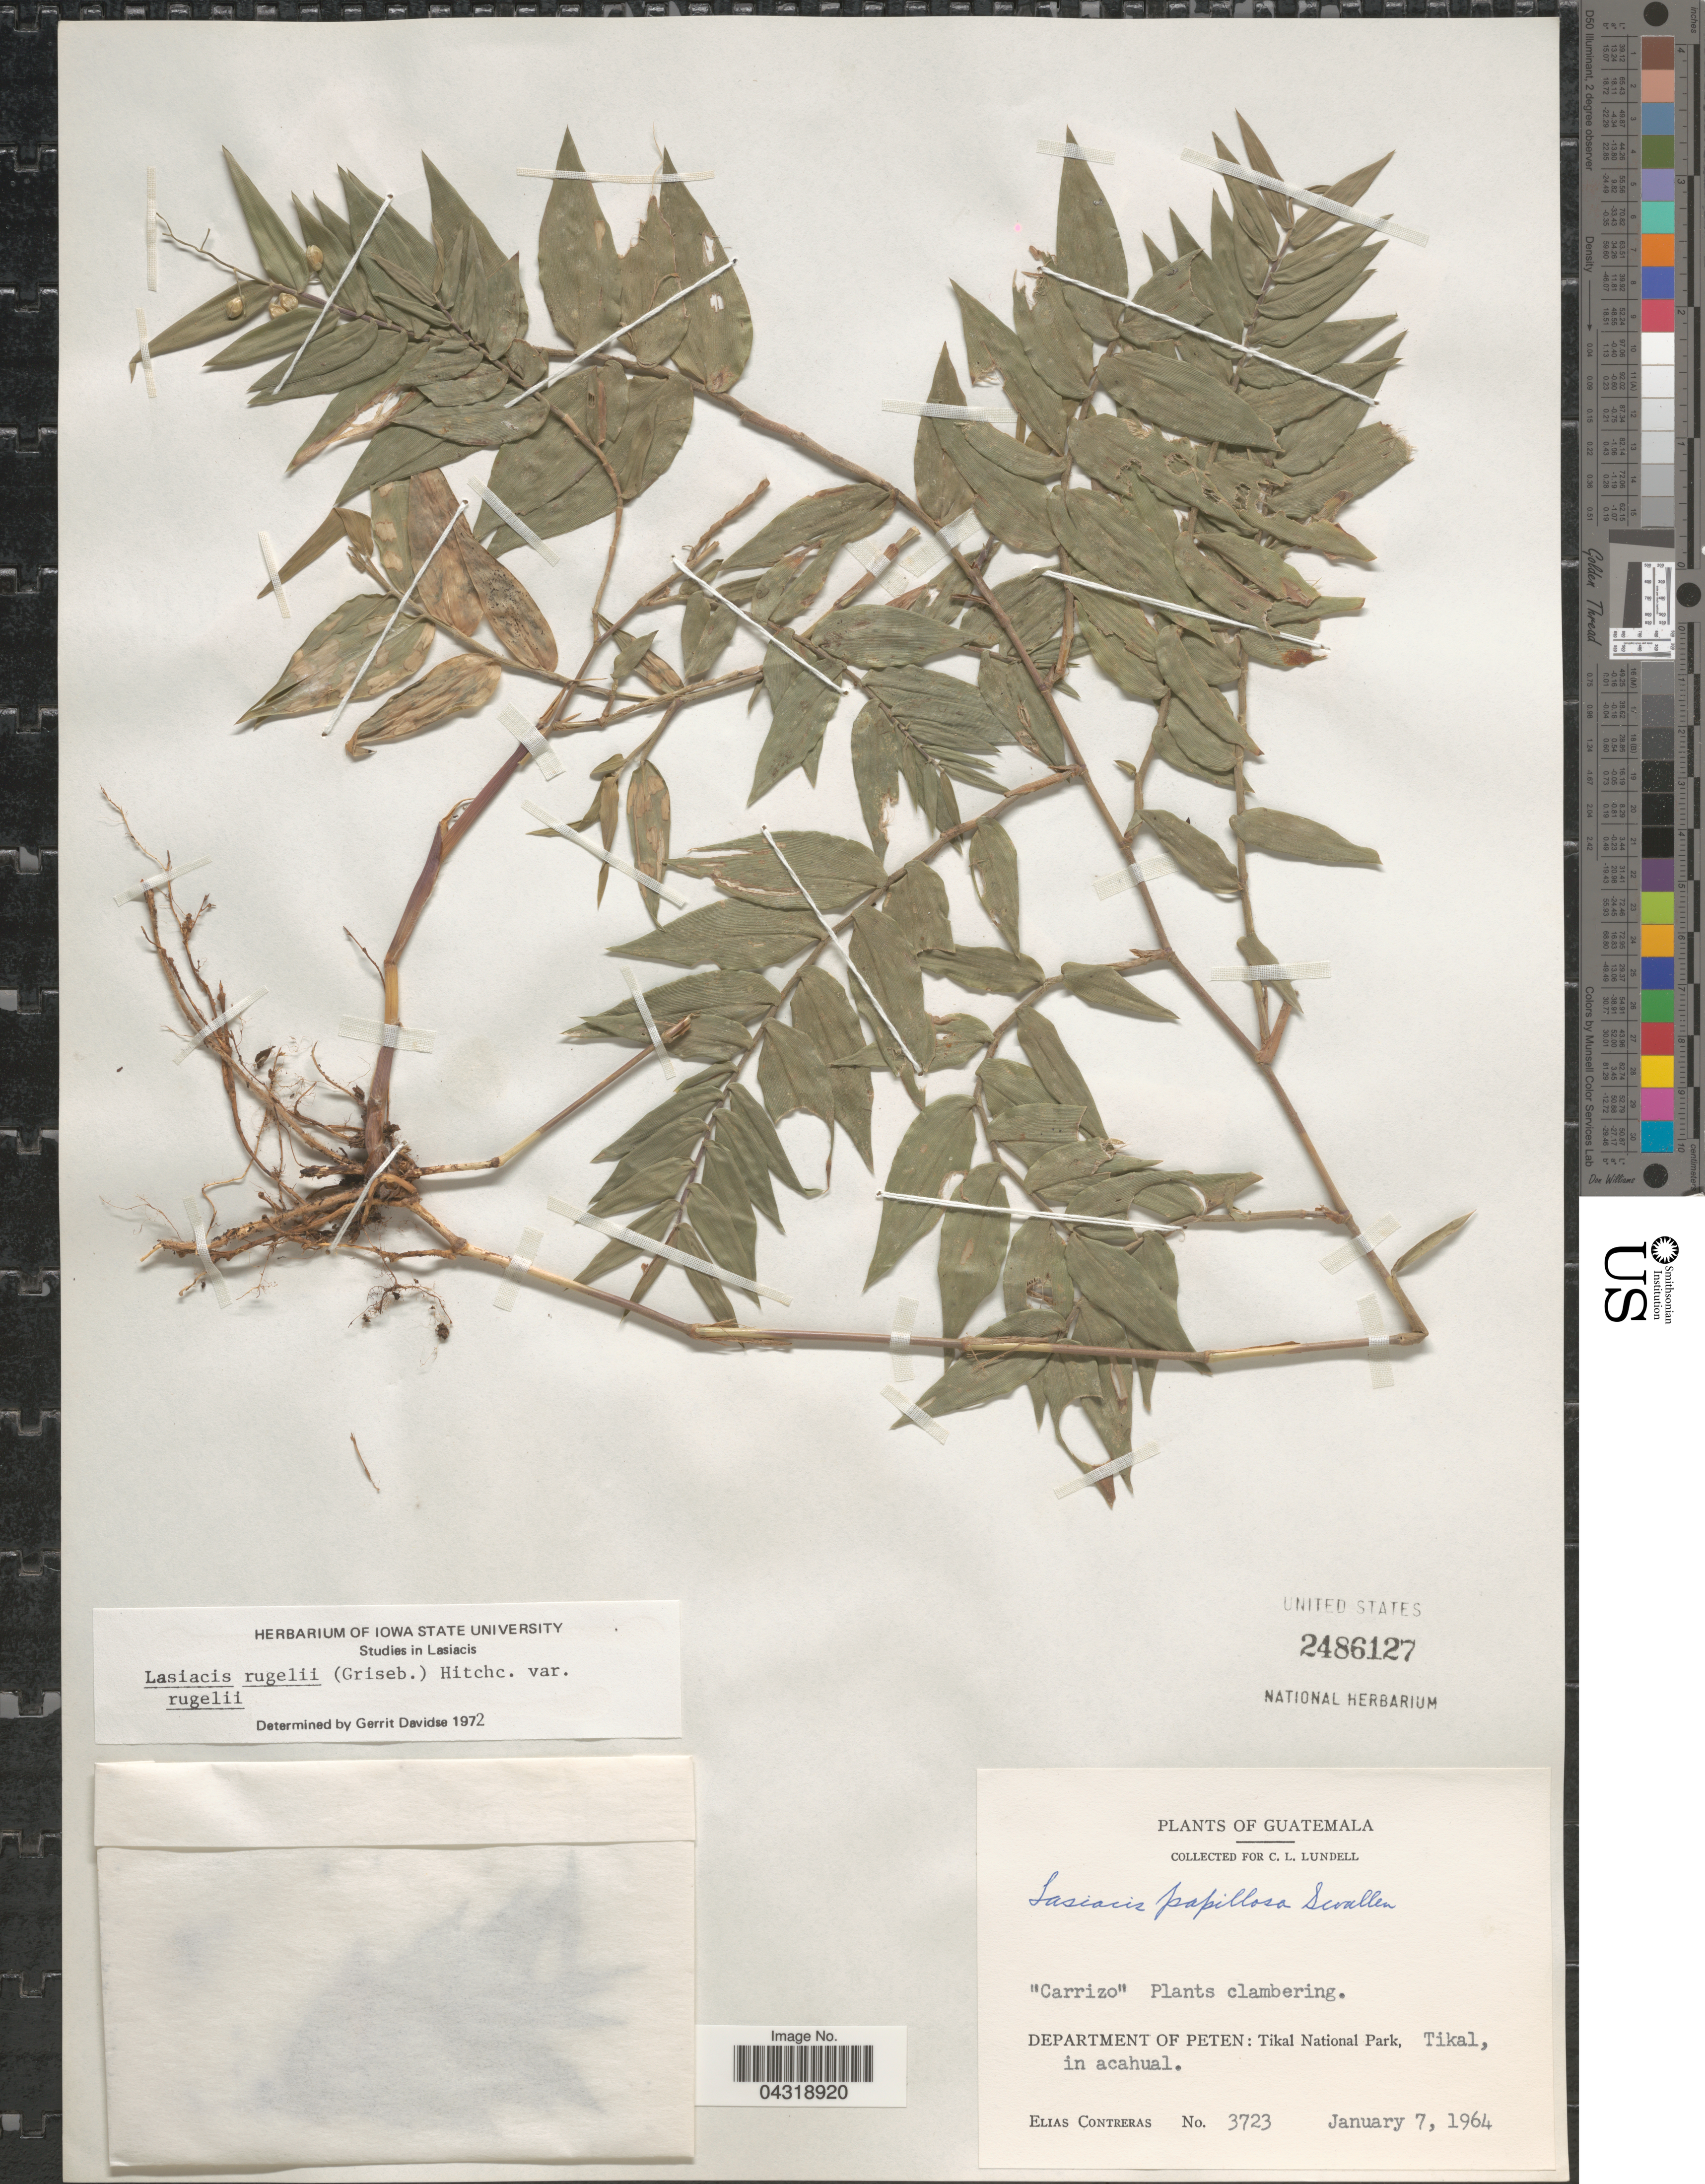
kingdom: Plantae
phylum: Tracheophyta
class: Liliopsida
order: Poales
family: Poaceae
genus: Lasiacis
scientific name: Lasiacis rugelii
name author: (Griseb.) Hitchc.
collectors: E. Contreras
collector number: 3723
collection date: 1964-01-07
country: Guatemala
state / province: El Peten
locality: Department of Peten: Tikal National Park, Tikal, in acahual.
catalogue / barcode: US 2486127